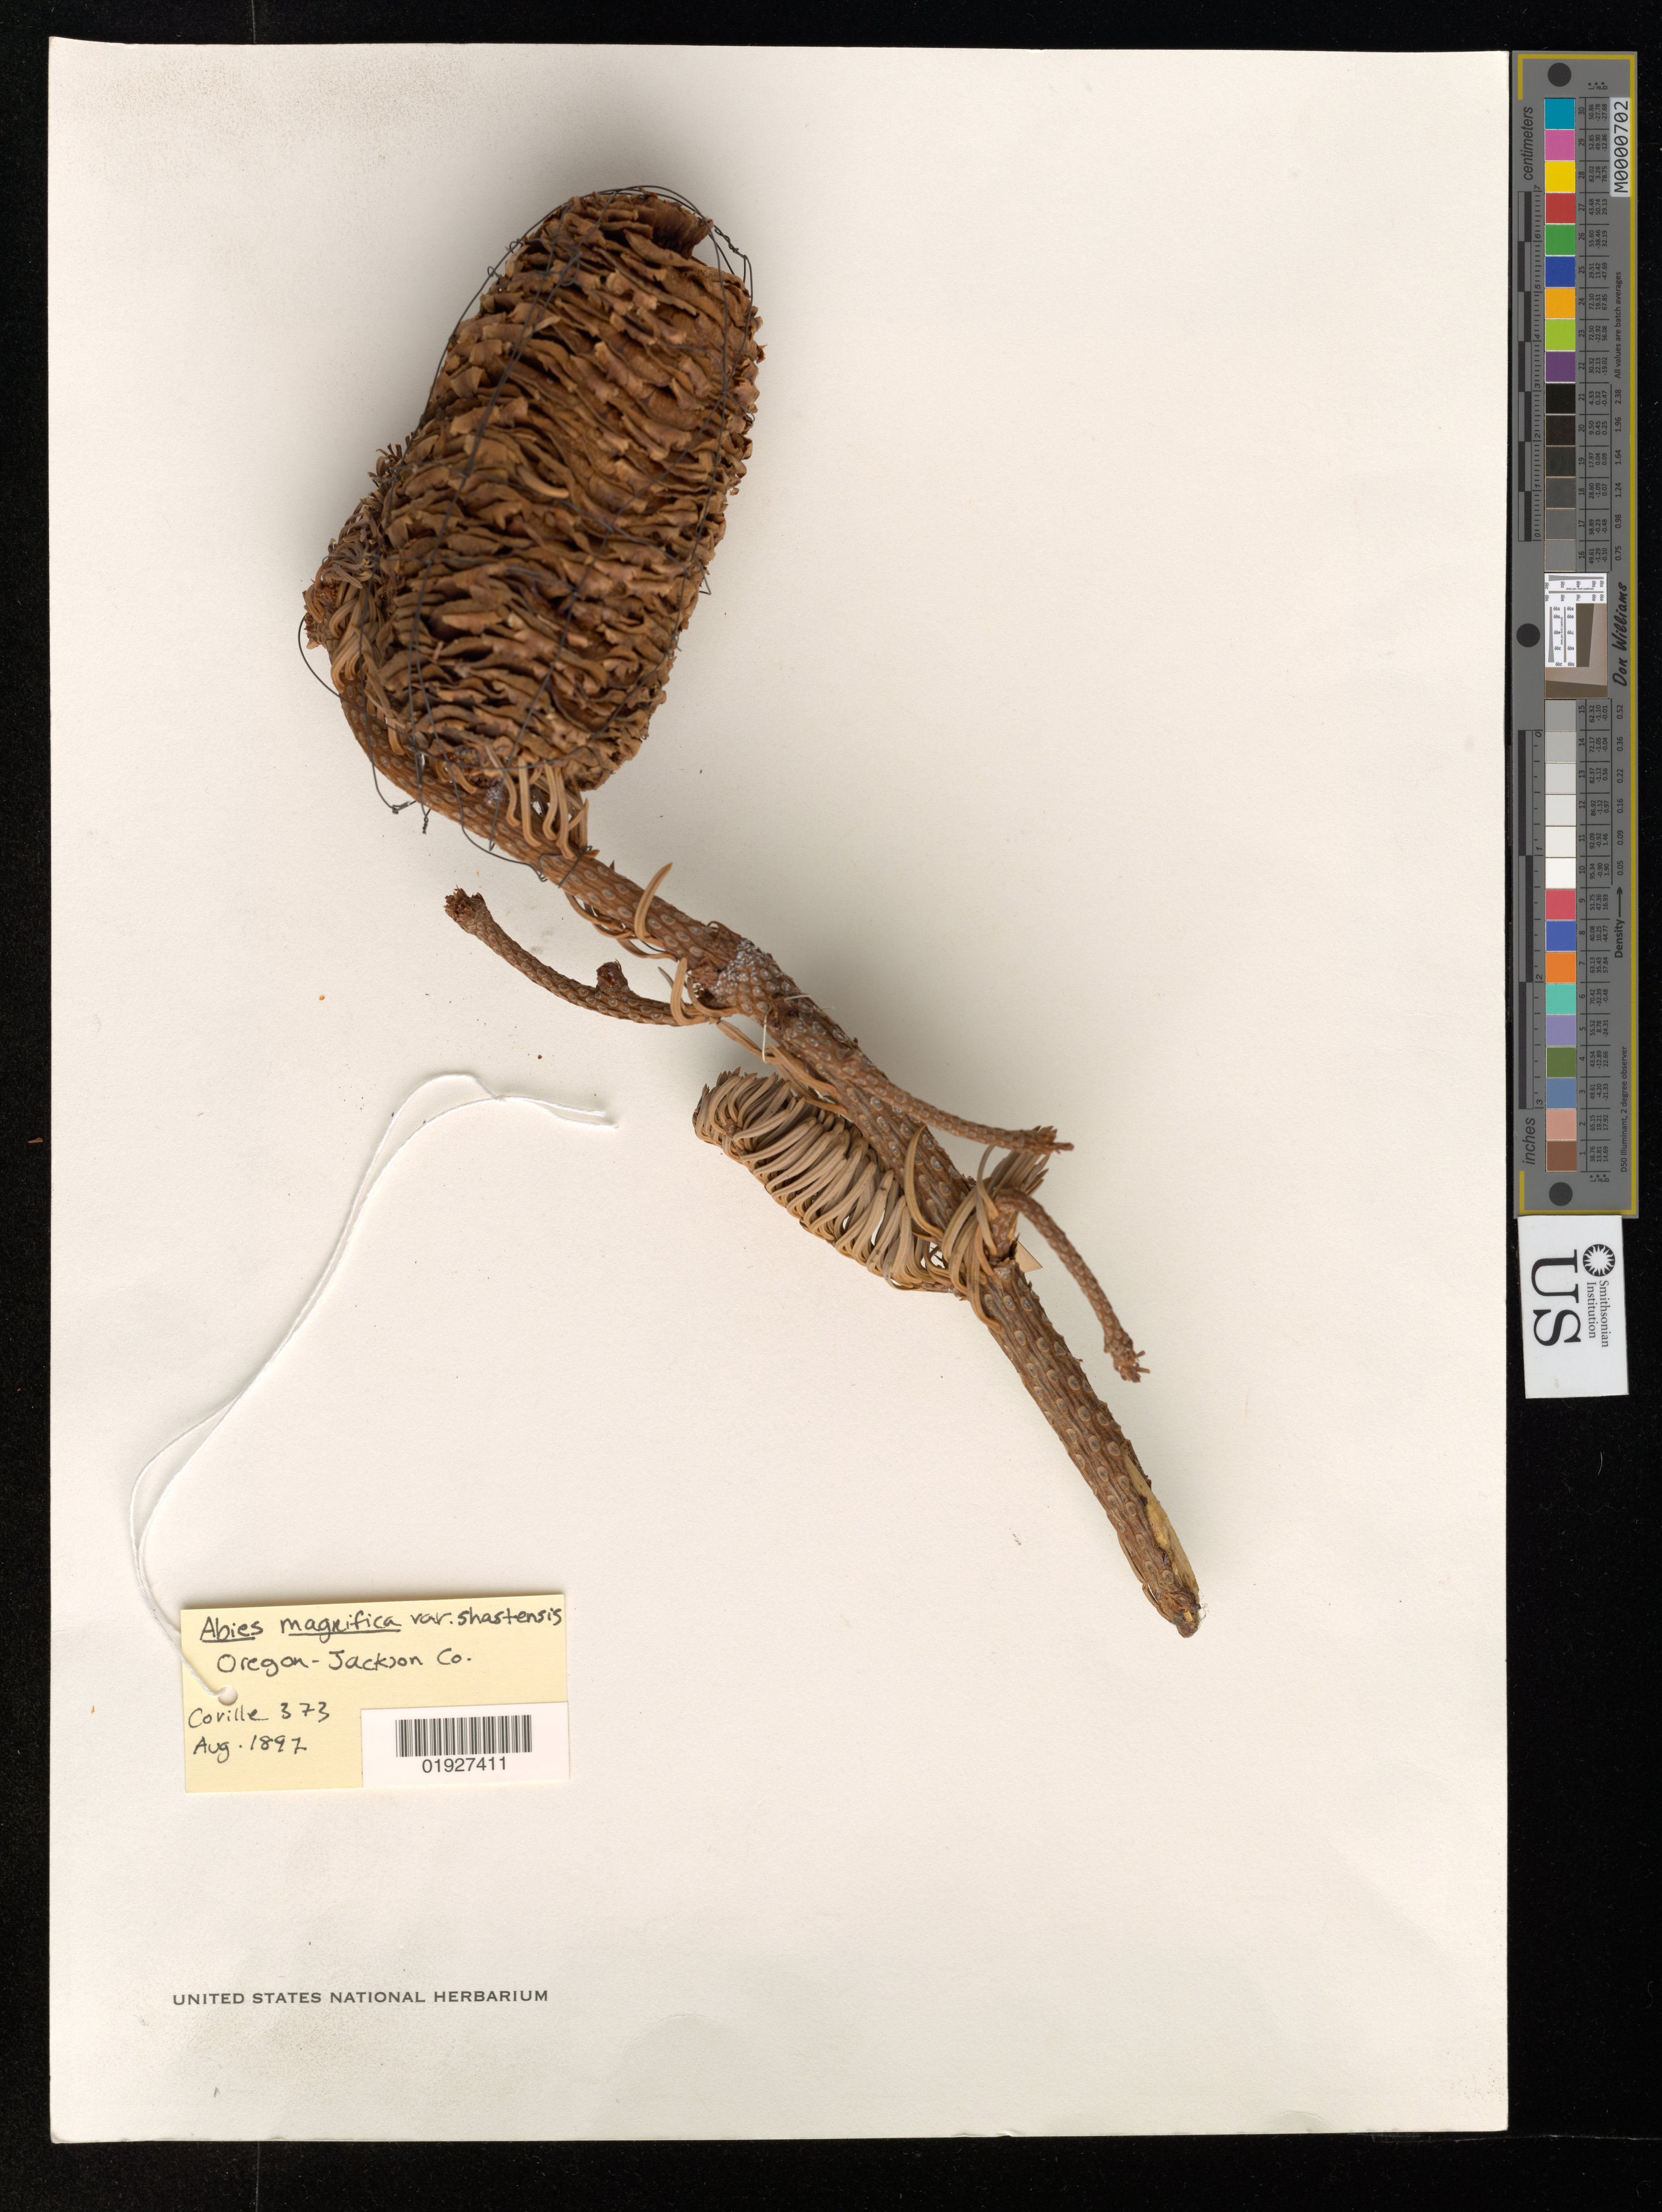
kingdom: Plantae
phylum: Tracheophyta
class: Pinopsida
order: Pinales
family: Pinaceae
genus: Abies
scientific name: Abies magnifica var. shastensis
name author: Lemmon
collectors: F. V. Coville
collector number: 373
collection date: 1897-08-03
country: United States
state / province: Oregon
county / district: Jackson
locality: Huckleberry Mountain, Jackson Co.